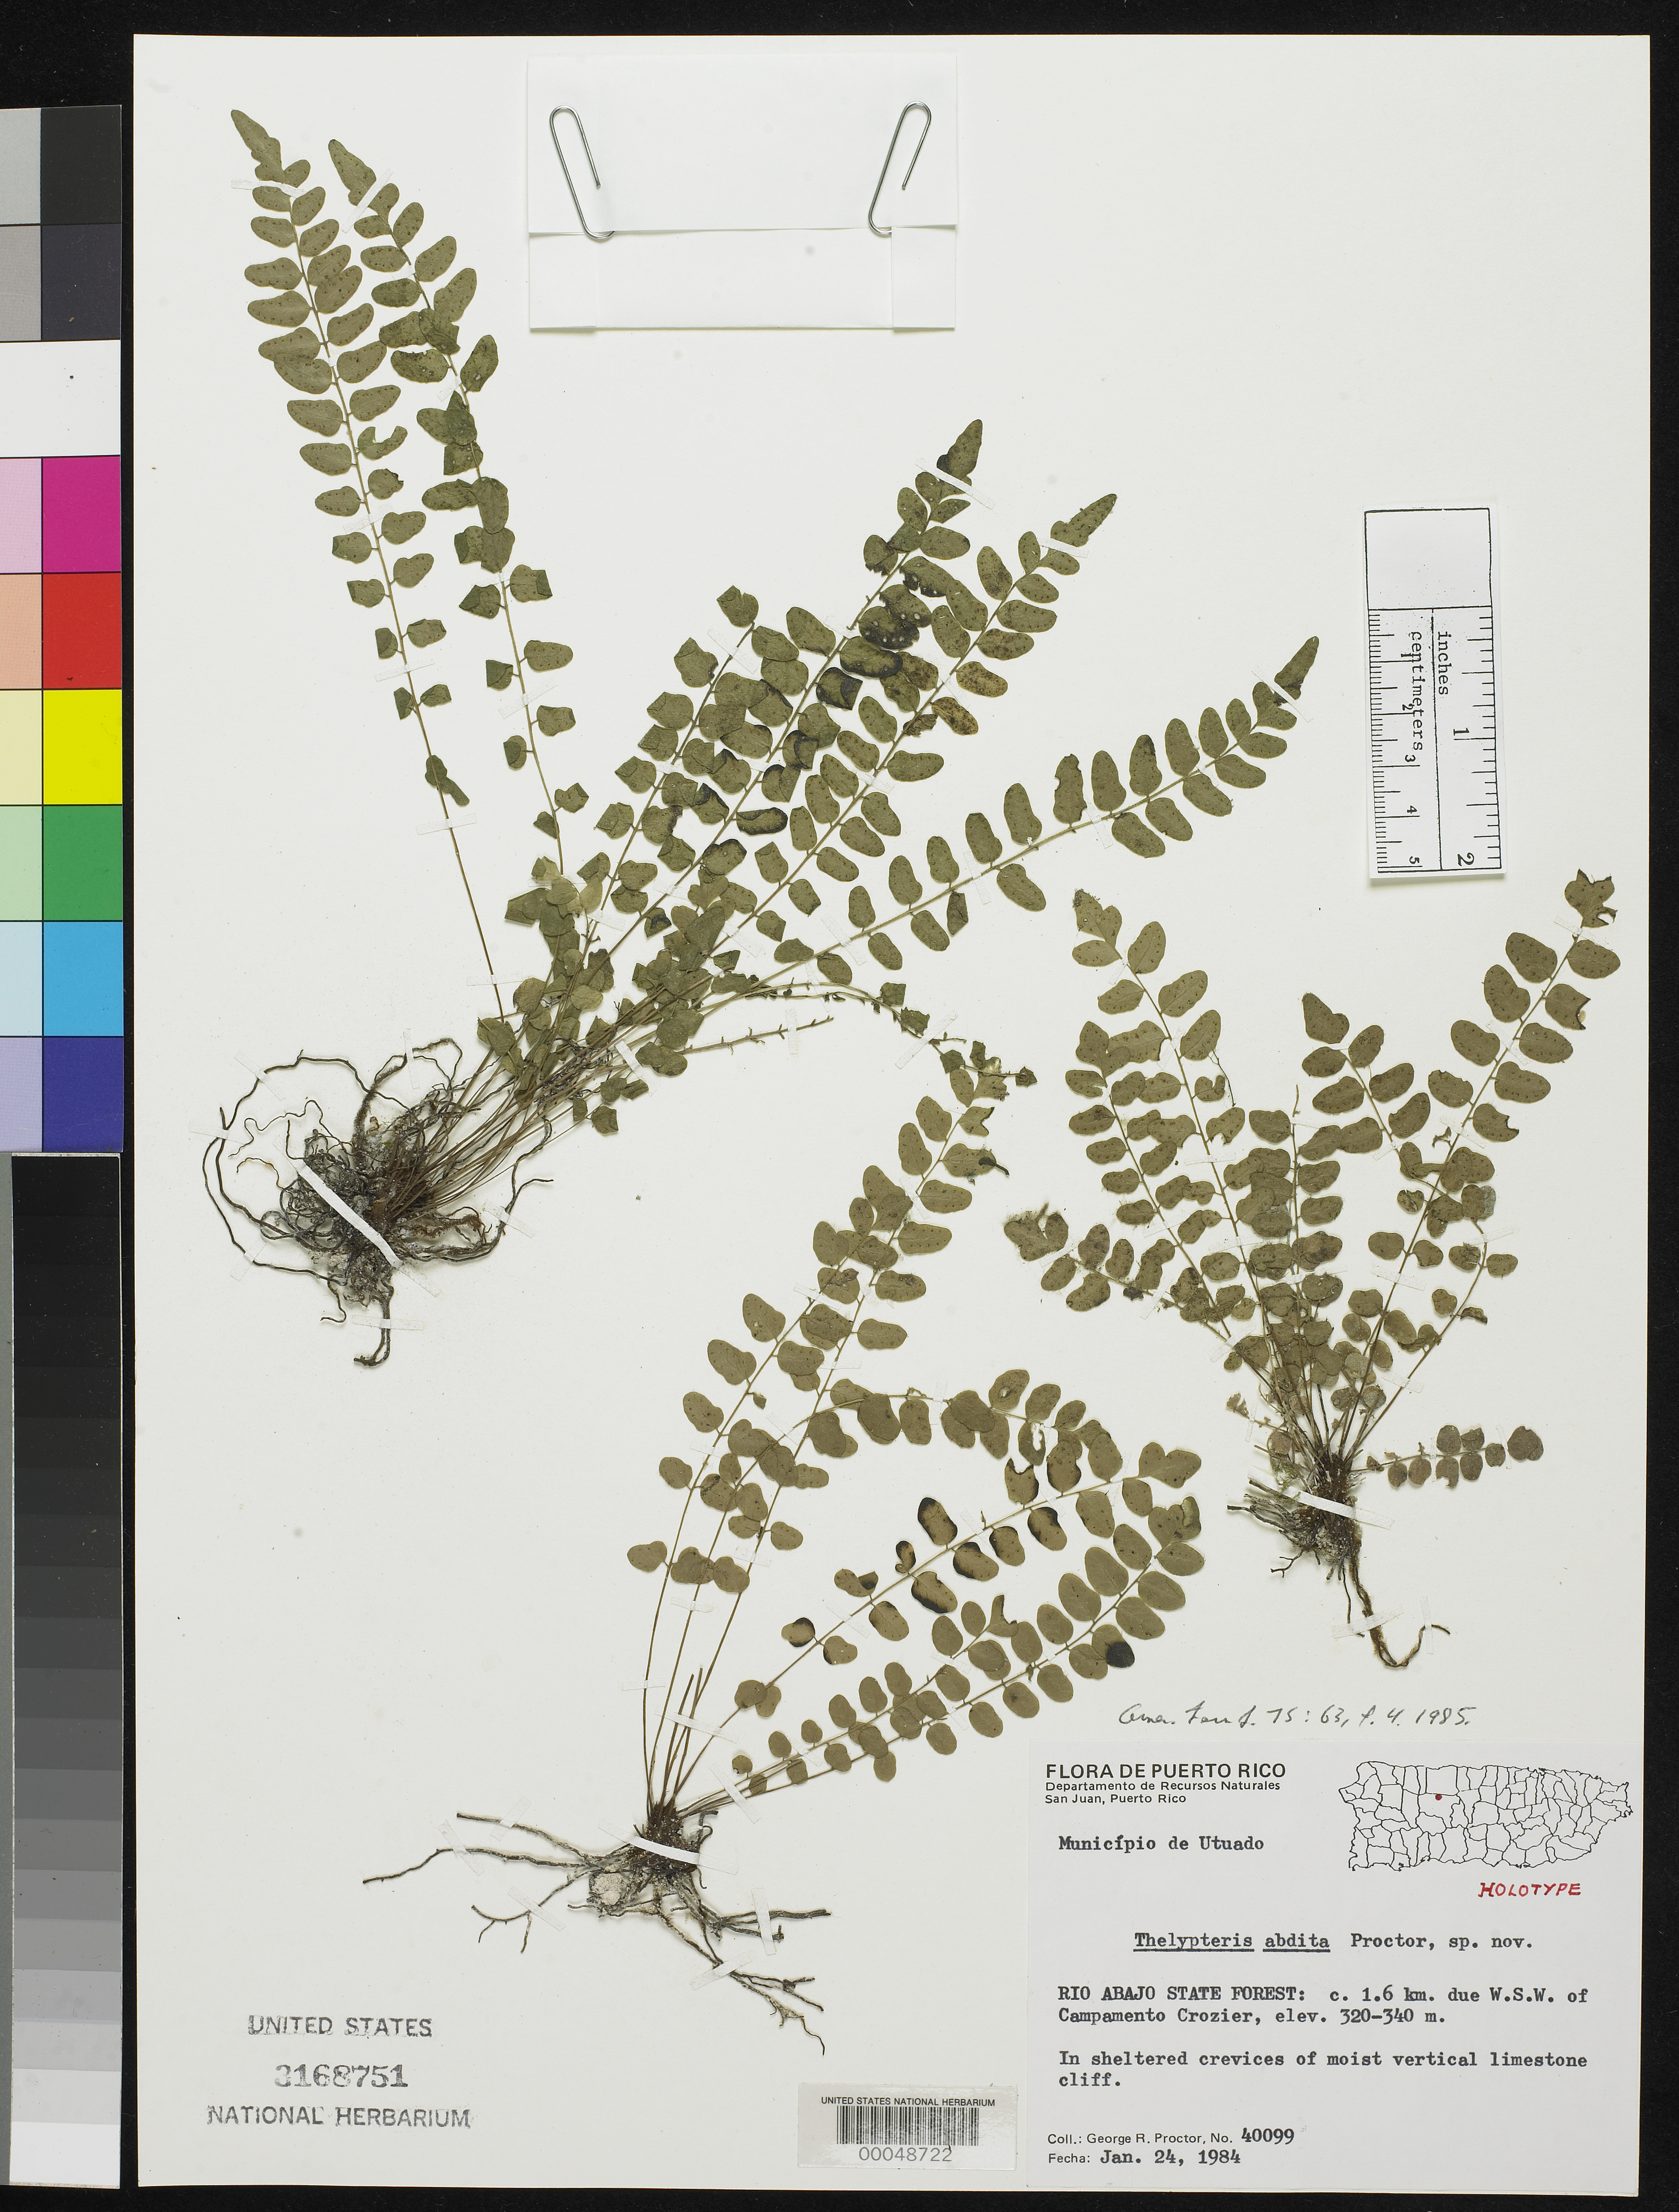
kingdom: Plantae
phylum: Tracheophyta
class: Polypodiopsida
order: Polypodiales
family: Thelypteridaceae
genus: Thelypteris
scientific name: Thelypteris abdita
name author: Proctor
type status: Holotype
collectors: G. R. Proctor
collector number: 40099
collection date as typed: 24 Jan 1984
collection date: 1984-01-24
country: Puerto Rico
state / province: Utuado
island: Greater Antilles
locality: Rio Abajo State Forest, ca. 1.6 km due WSW of Campamento Crozier.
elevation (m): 320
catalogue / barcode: US 3168751